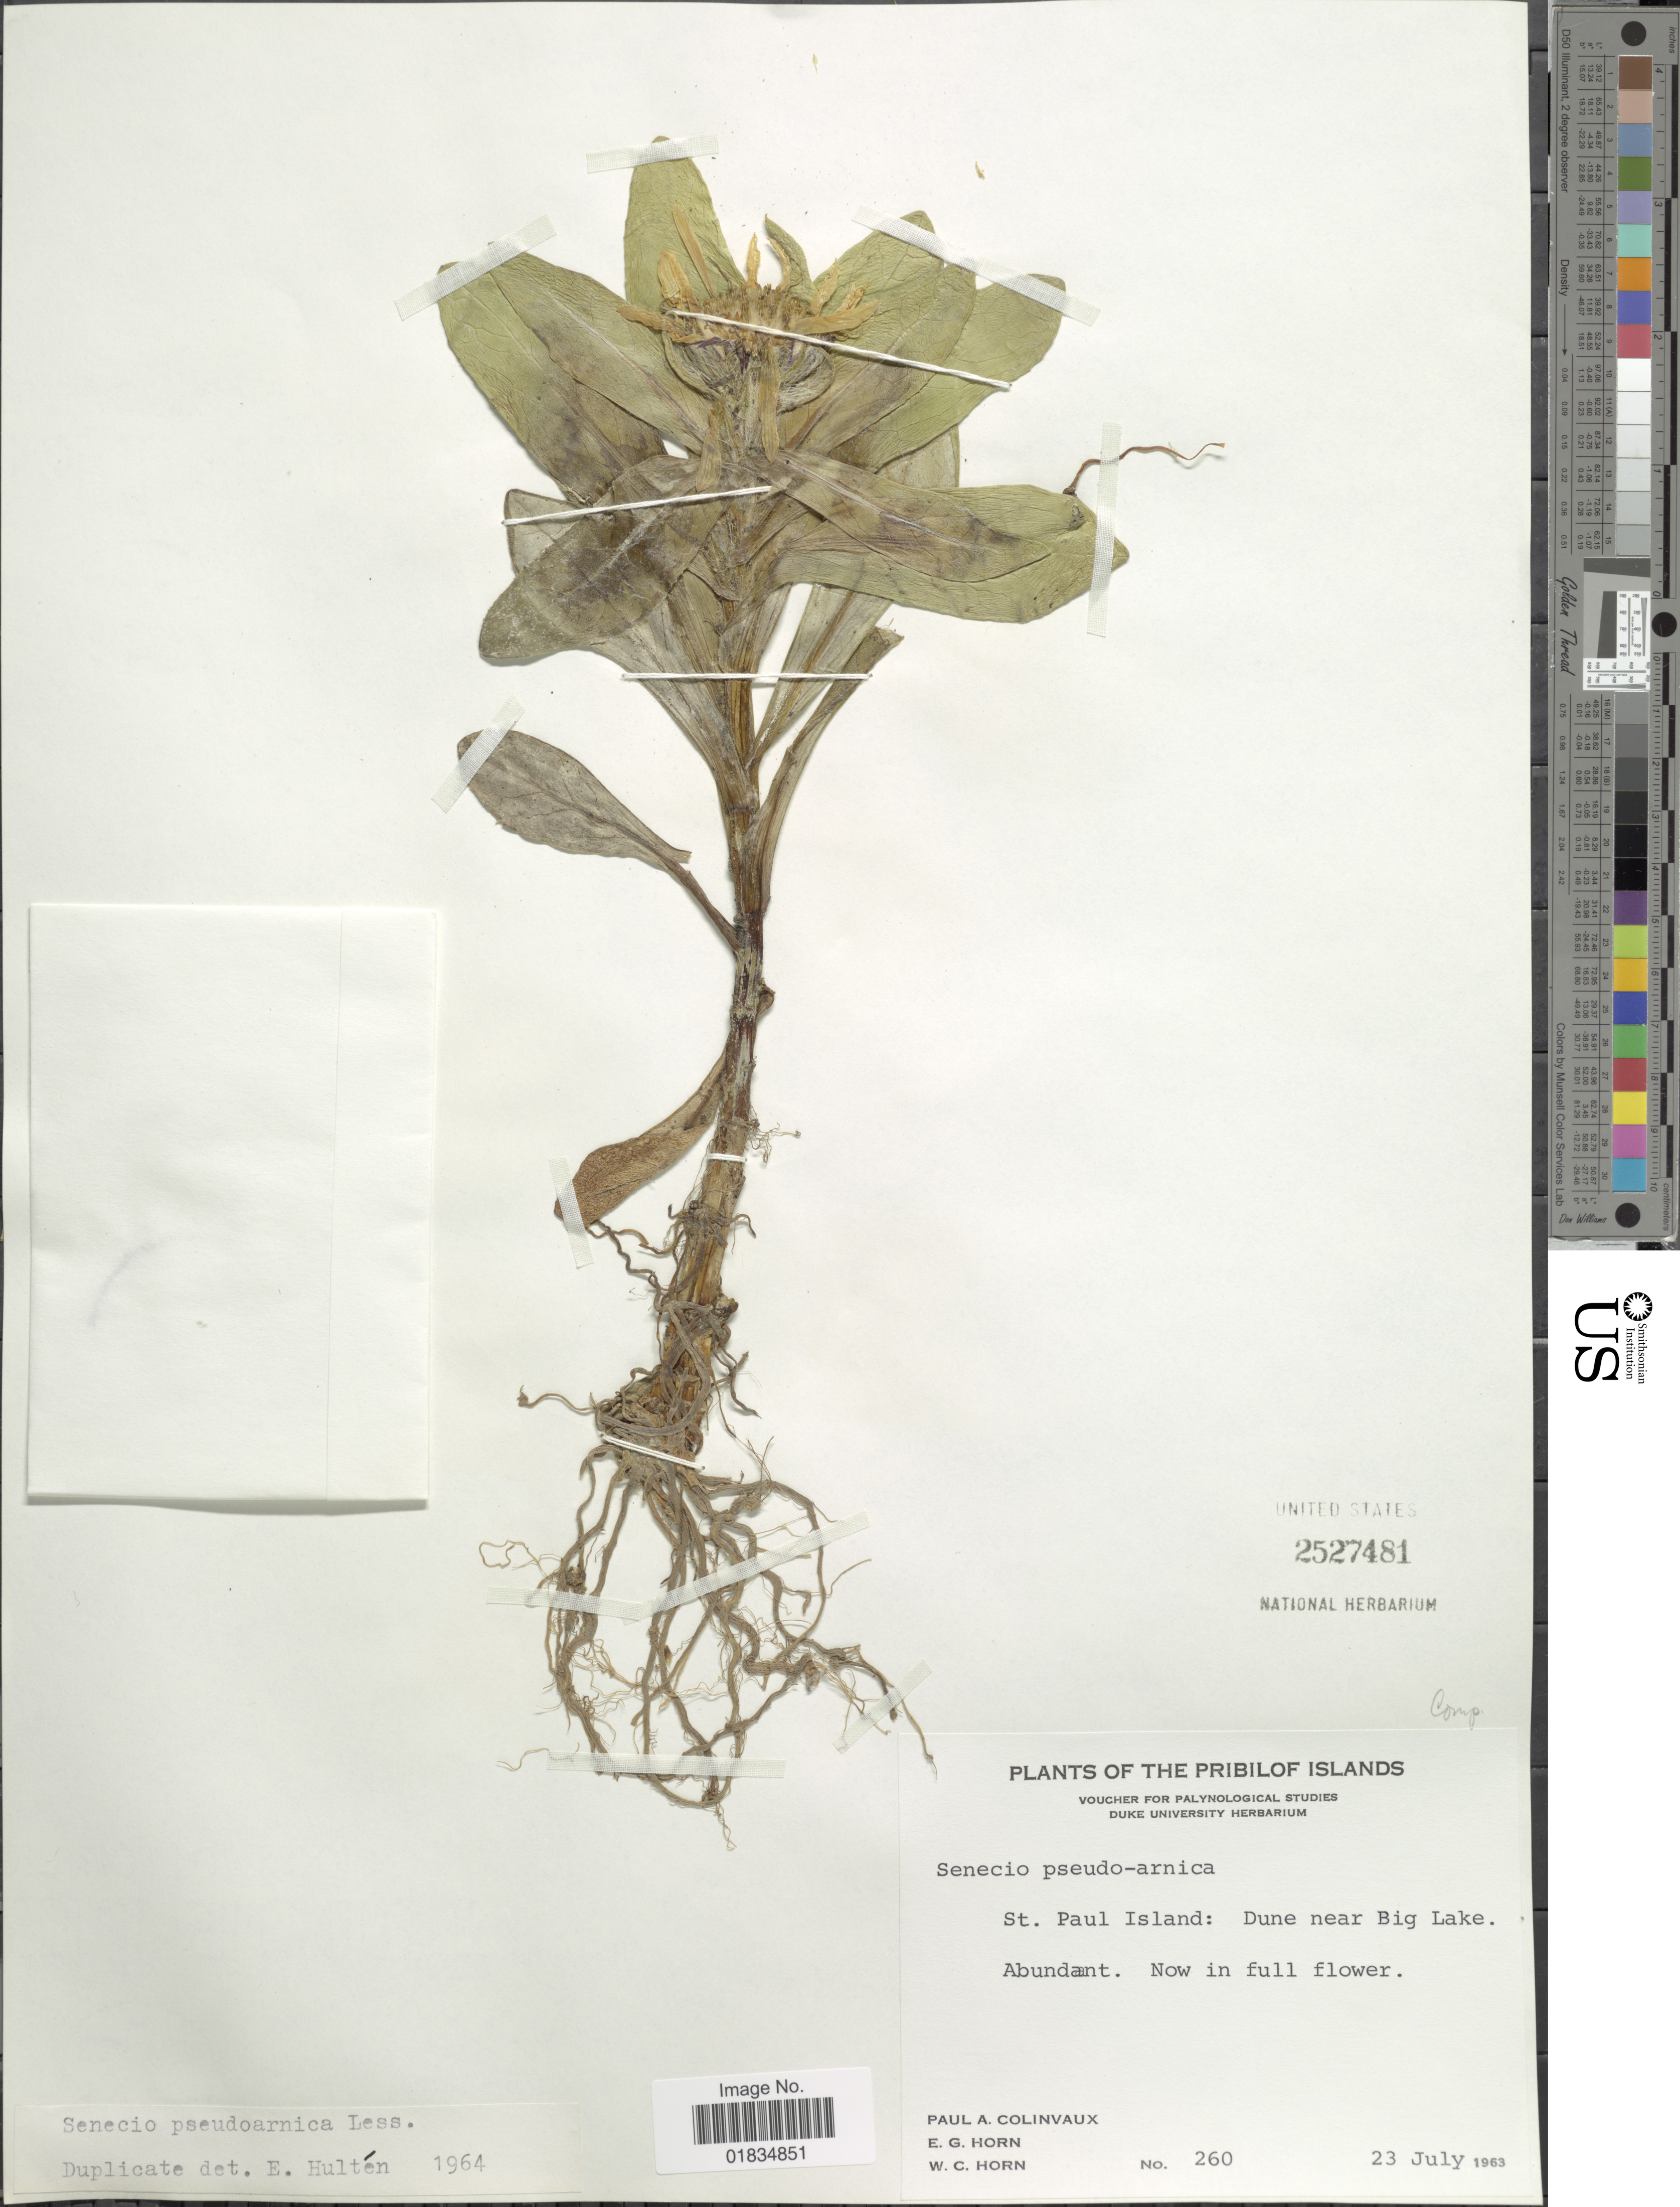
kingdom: Plantae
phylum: Tracheophyta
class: Magnoliopsida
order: Asterales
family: Asteraceae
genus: Senecio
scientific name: Senecio pseudo-elegans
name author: Less.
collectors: P. Colinvaux, E. Horn & W. Horn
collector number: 260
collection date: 1963-07-23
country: United States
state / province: Alaska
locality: Pribilof Islands, St. Paul Island: une near Big Lake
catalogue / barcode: US 2527481